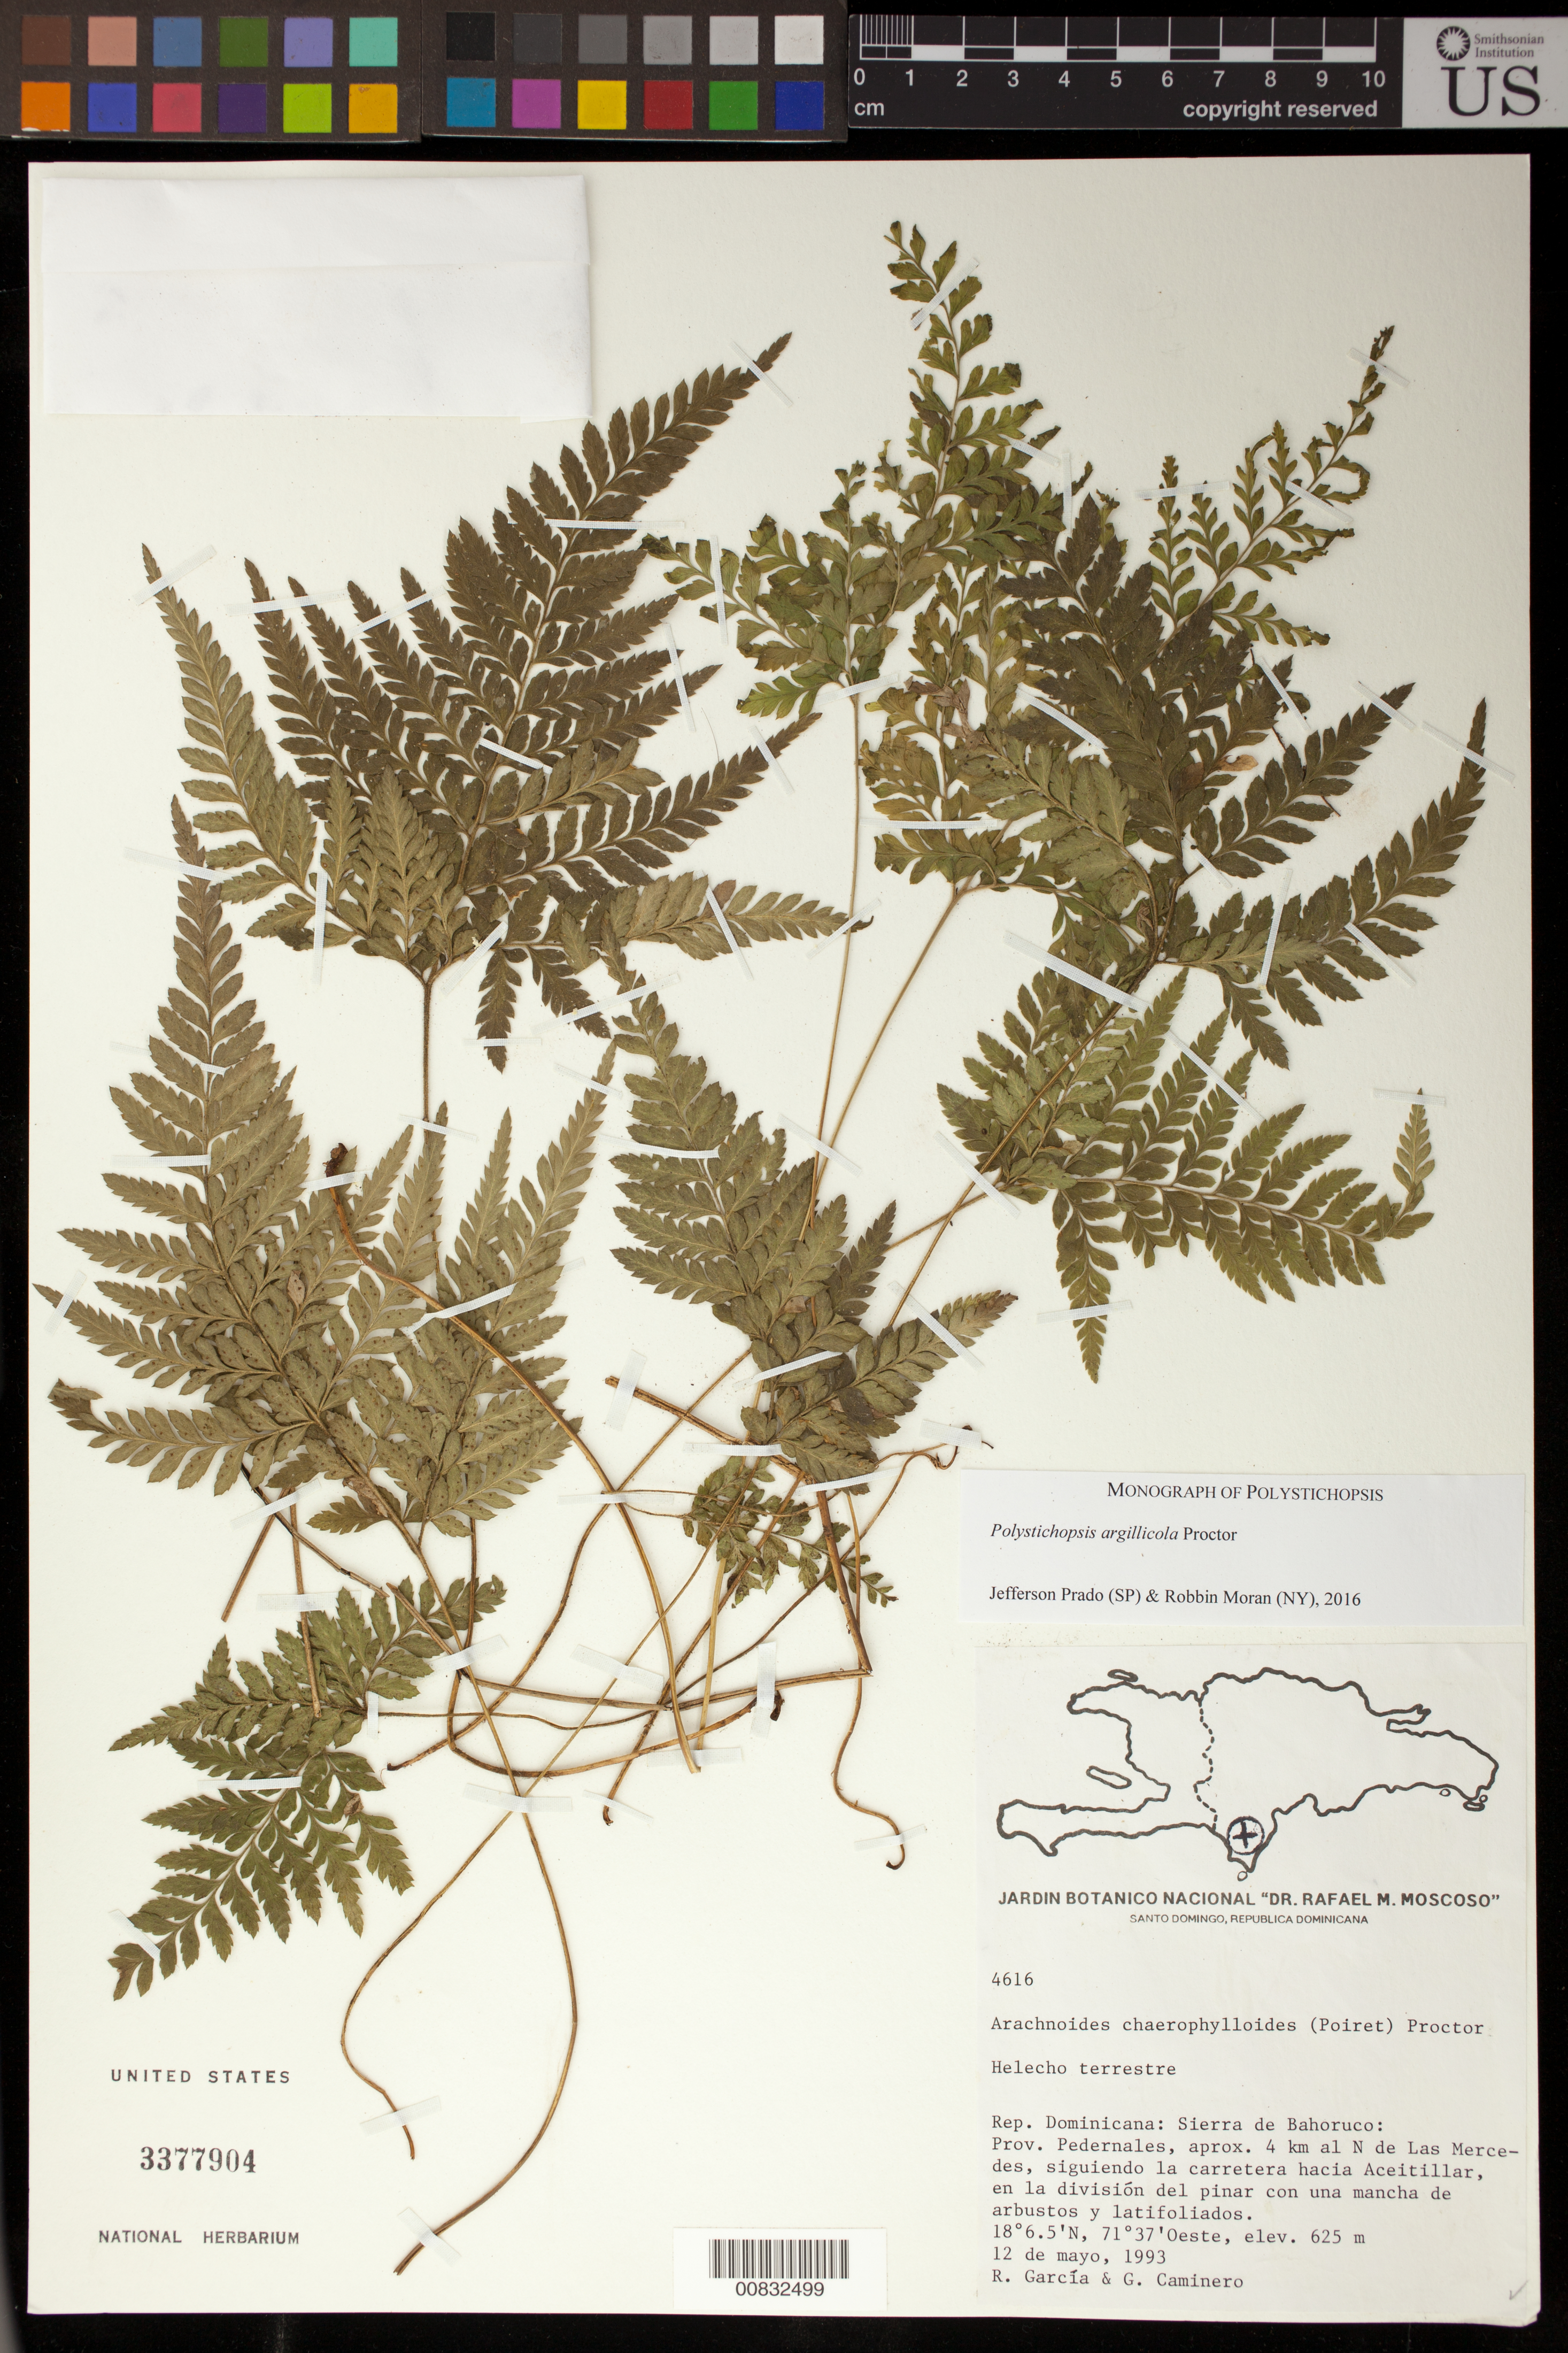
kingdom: Plantae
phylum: Tracheophyta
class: Polypodiopsida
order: Polypodiales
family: Dryopteridaceae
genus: Polystichopsis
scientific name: Polystichopsis argillicola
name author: Proctor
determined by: Prado, J.; Moran, R. C.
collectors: R. G. García & G. Caminero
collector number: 4616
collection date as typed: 12 May 1993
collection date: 1993-05-12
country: Dominican Republic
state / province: Pedernales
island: Hispaniola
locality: Sierra de Bahoruco, aprox. 4 km N de Las Mercedes, siguiendo la carretera hacia Aceitillar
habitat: División del pinar con una mancha de arbustos y latifoliados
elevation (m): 625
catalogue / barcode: US 3377904